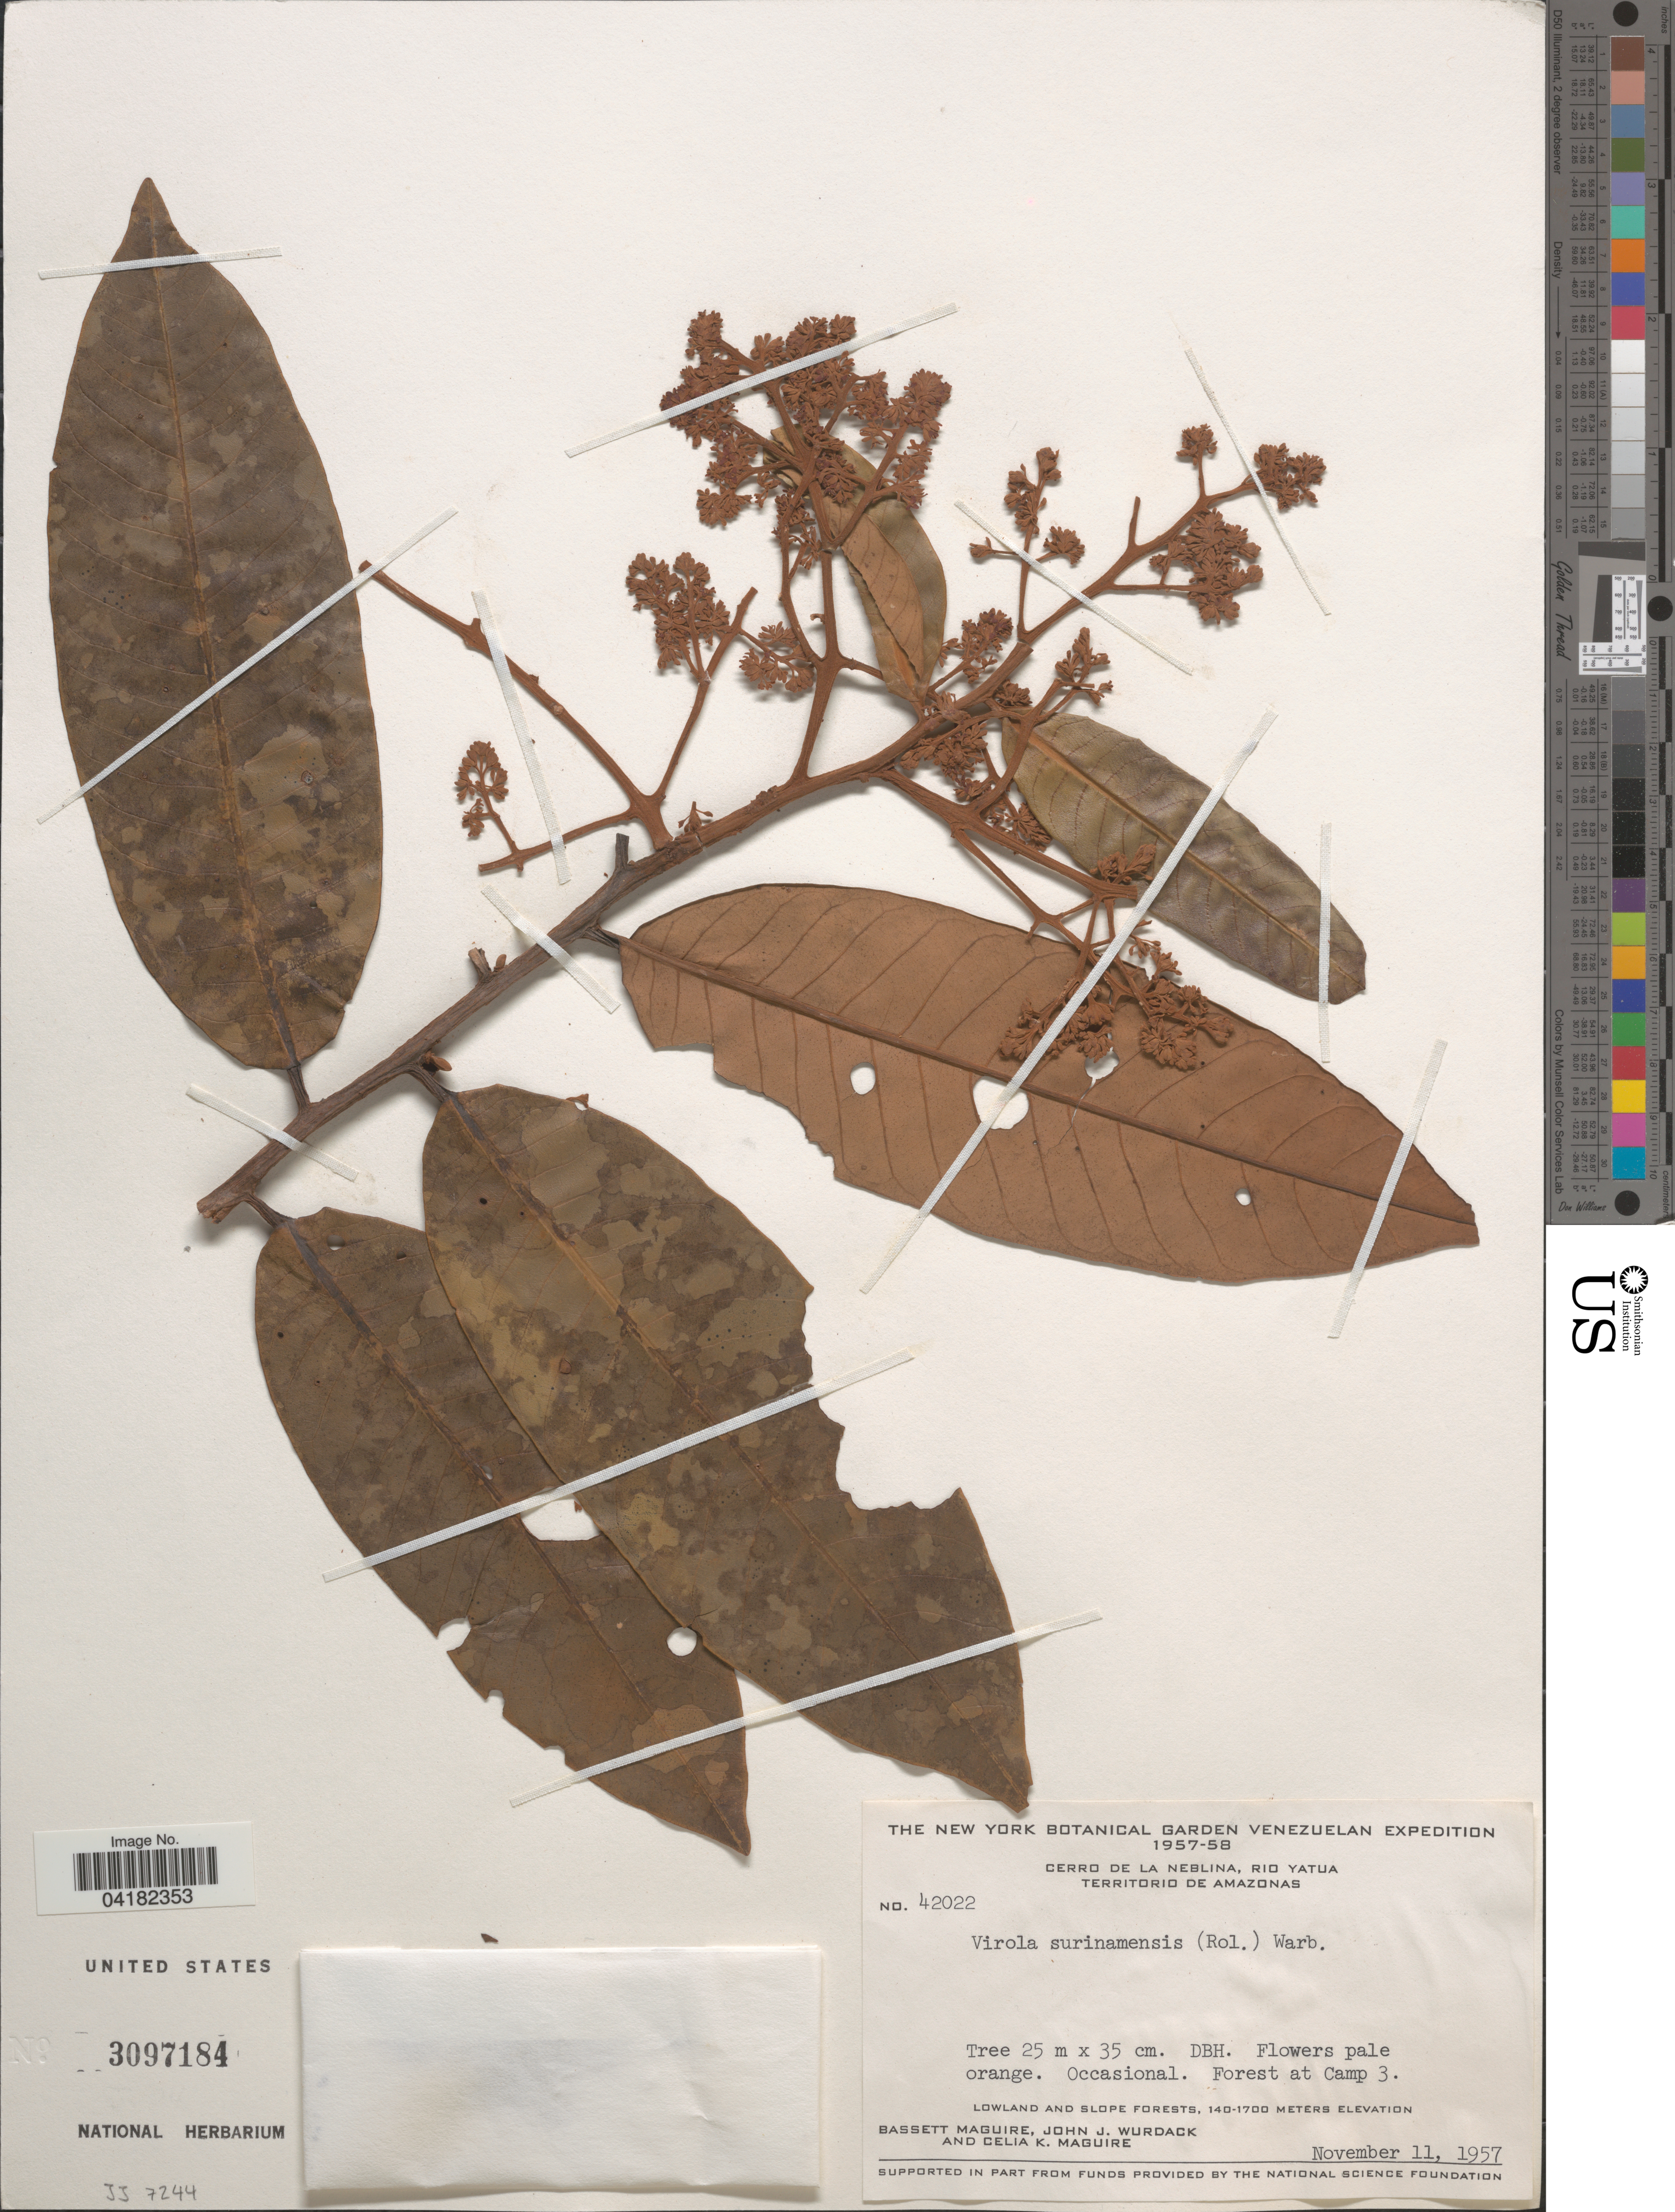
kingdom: Plantae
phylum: Tracheophyta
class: Magnoliopsida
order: Magnoliales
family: Myristicaceae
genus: Virola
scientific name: Virola surinamensis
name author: (Rol.) Warb.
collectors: B. Maguire, J. J. Wurdack & C. K. Maguire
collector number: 42022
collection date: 1957-11-11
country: Venezuela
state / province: Amazonas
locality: The New York Botanical Garden Venezuelan Expedition 1957-58. Cerro de la Neblina, Rio Yatua. Territorio de Amazonas. Forest at Camp 3.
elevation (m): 140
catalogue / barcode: US 3097184